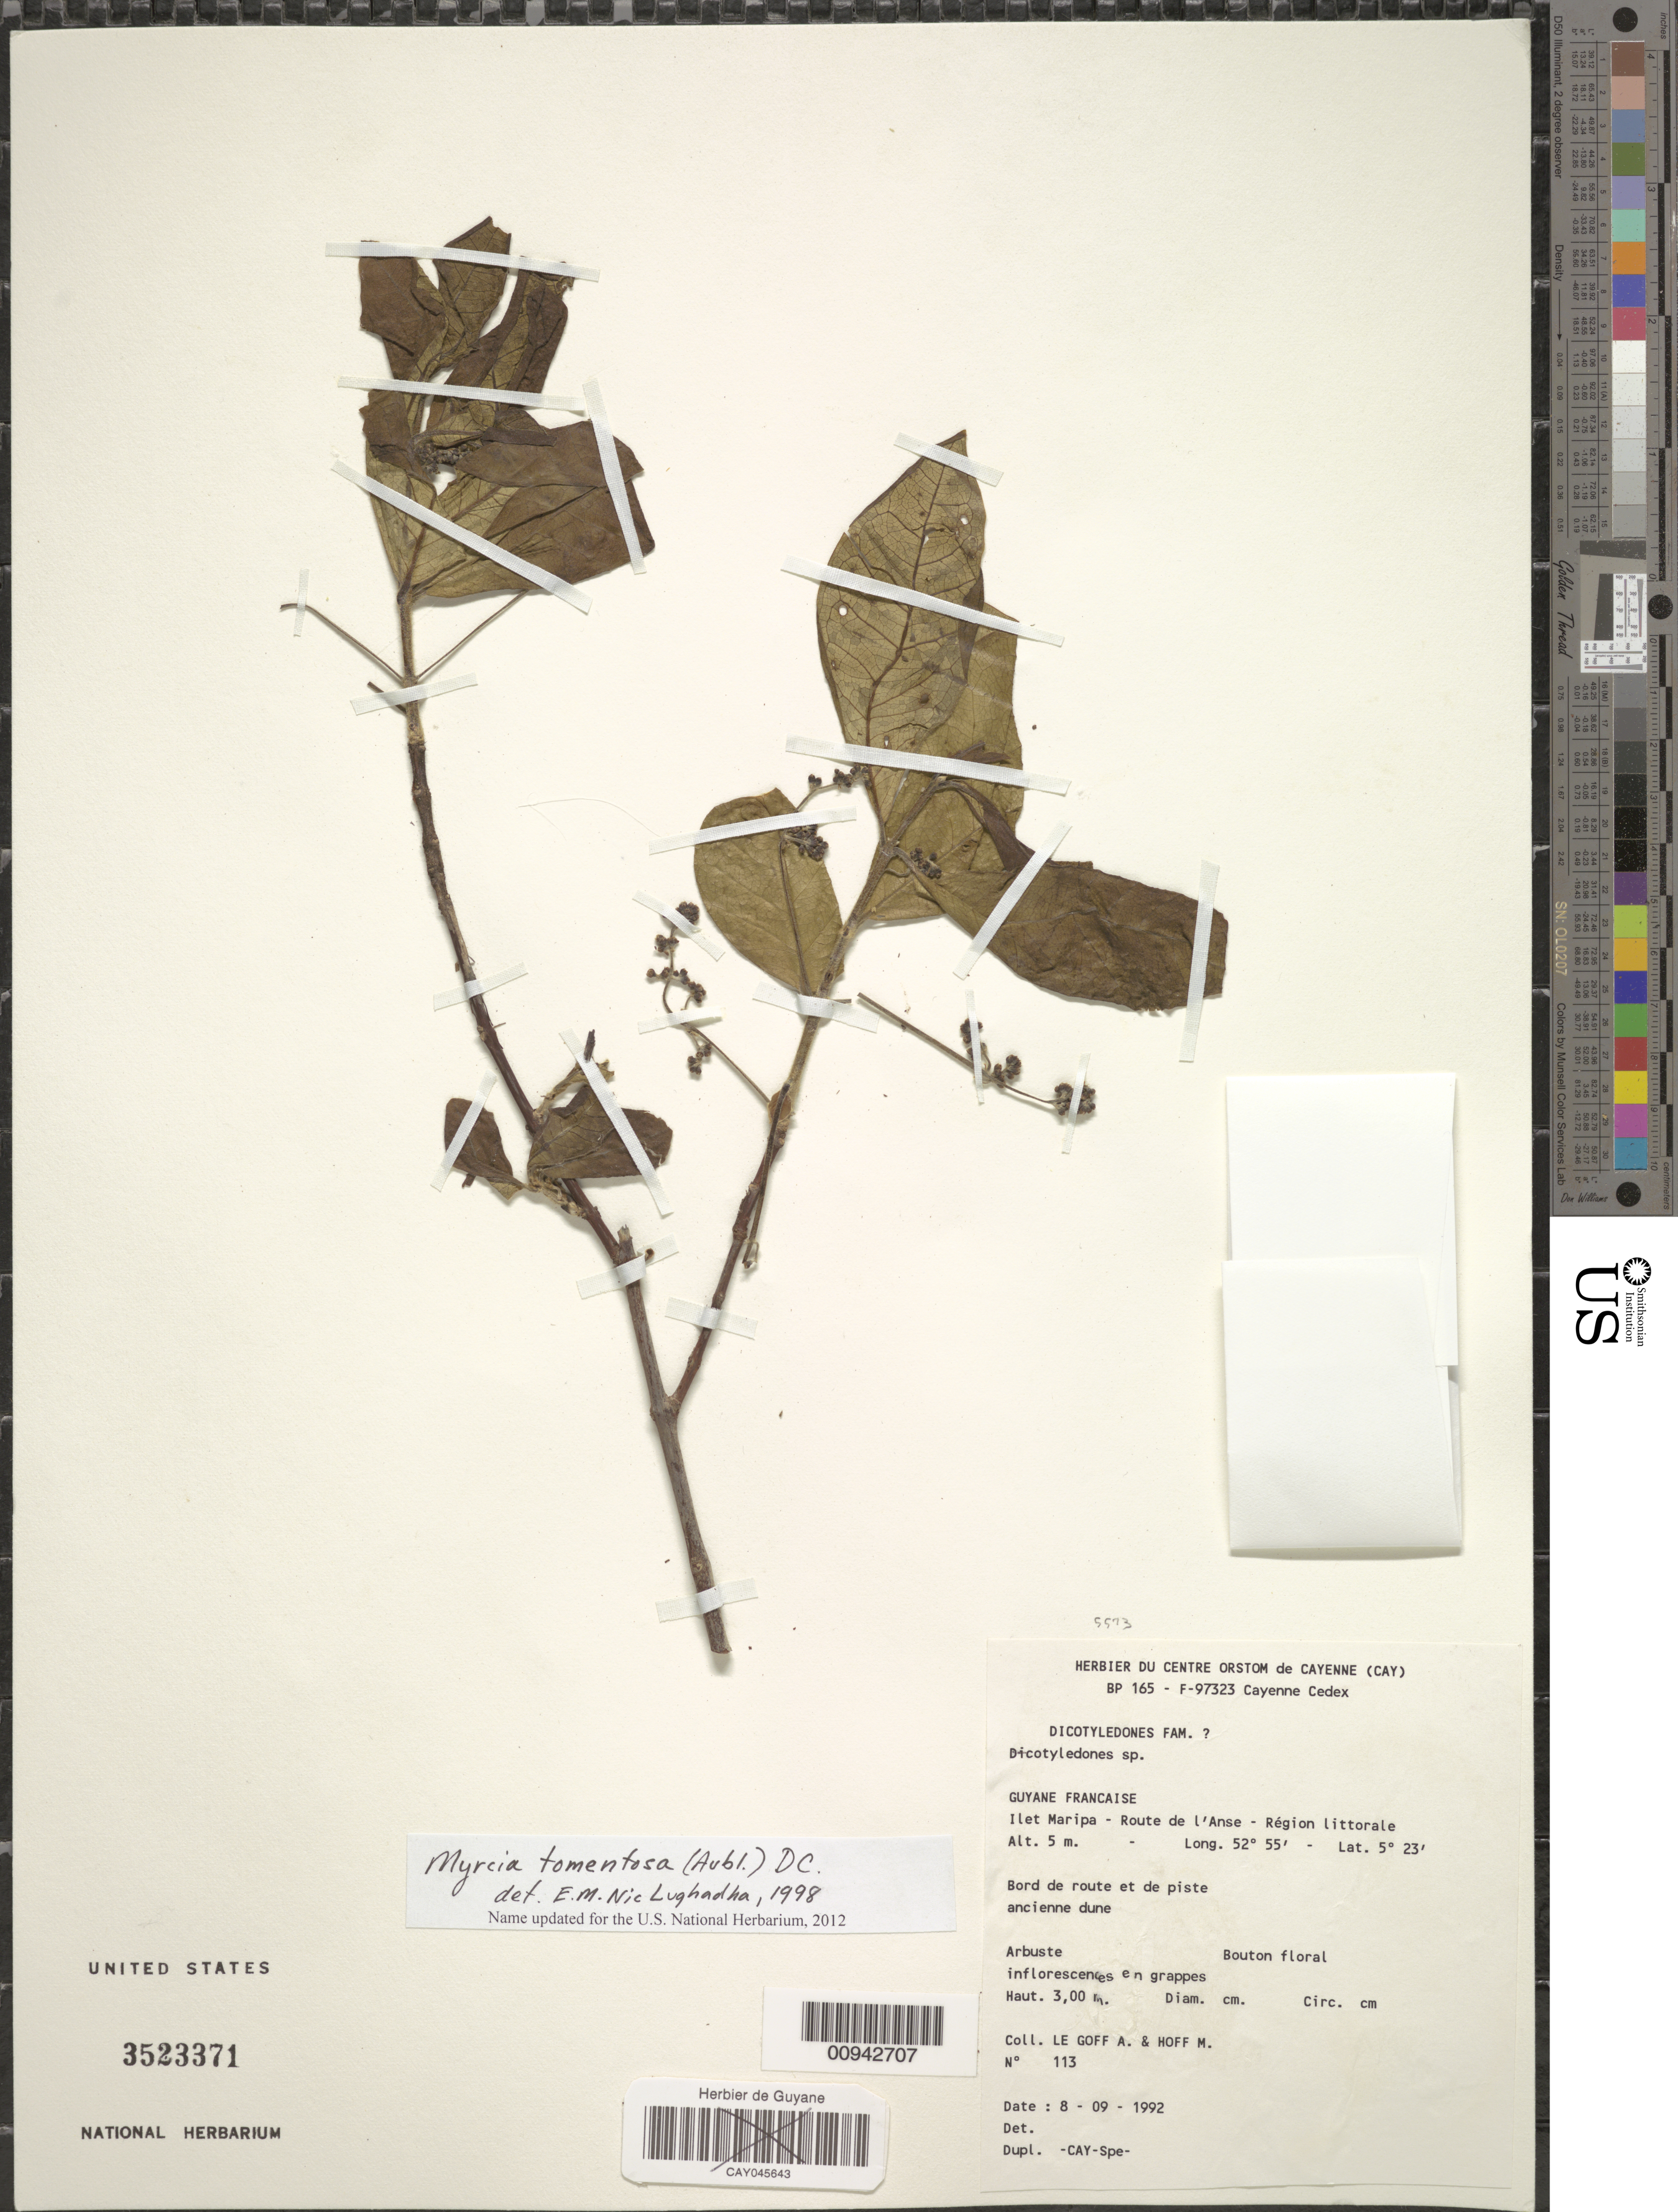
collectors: A. Le Goff & M. Hoff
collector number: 113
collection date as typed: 8-Sep-92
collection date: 1992-09-08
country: French Guiana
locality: Ilet Maripa, Route de l'Anse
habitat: Borde de route et de piste, ancienne dune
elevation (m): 5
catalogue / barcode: US 3523371